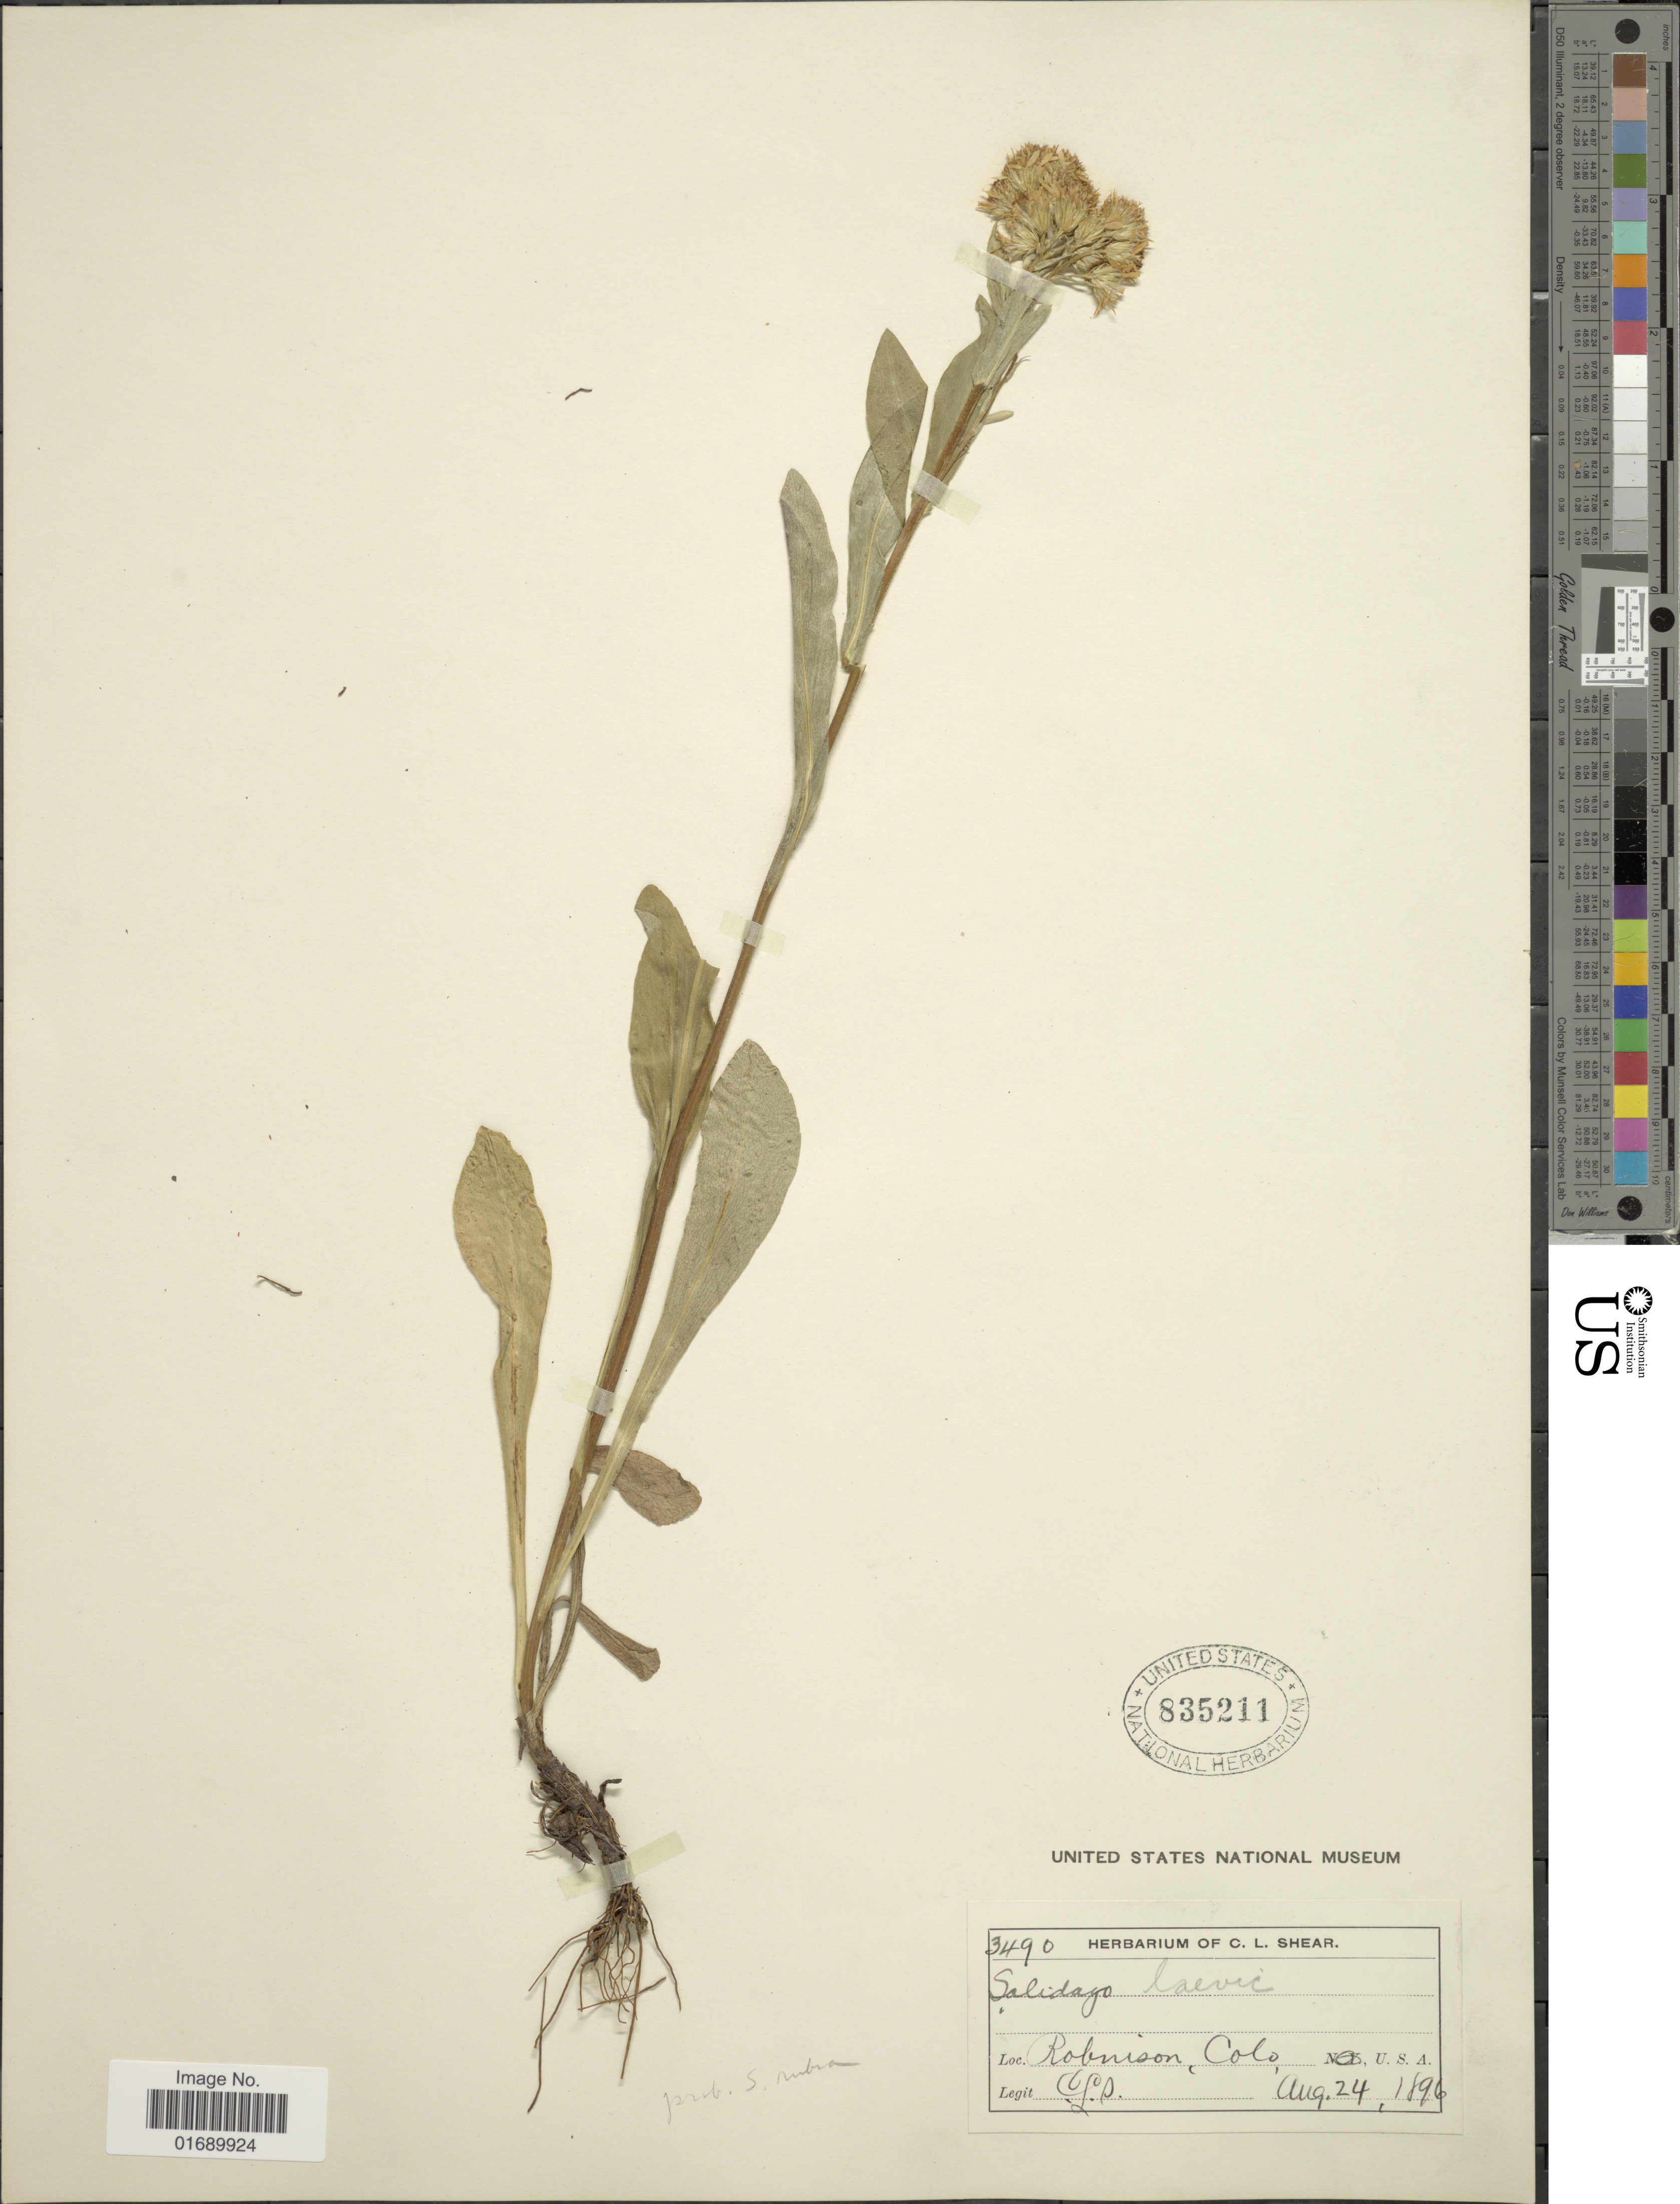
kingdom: Plantae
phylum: Tracheophyta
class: Magnoliopsida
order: Asterales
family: Asteraceae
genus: Solidago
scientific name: Solidago rubra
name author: Rydb.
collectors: C. L. Shear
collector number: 3490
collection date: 1896-08-24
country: United States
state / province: Colorado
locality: Robinson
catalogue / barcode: US 835211